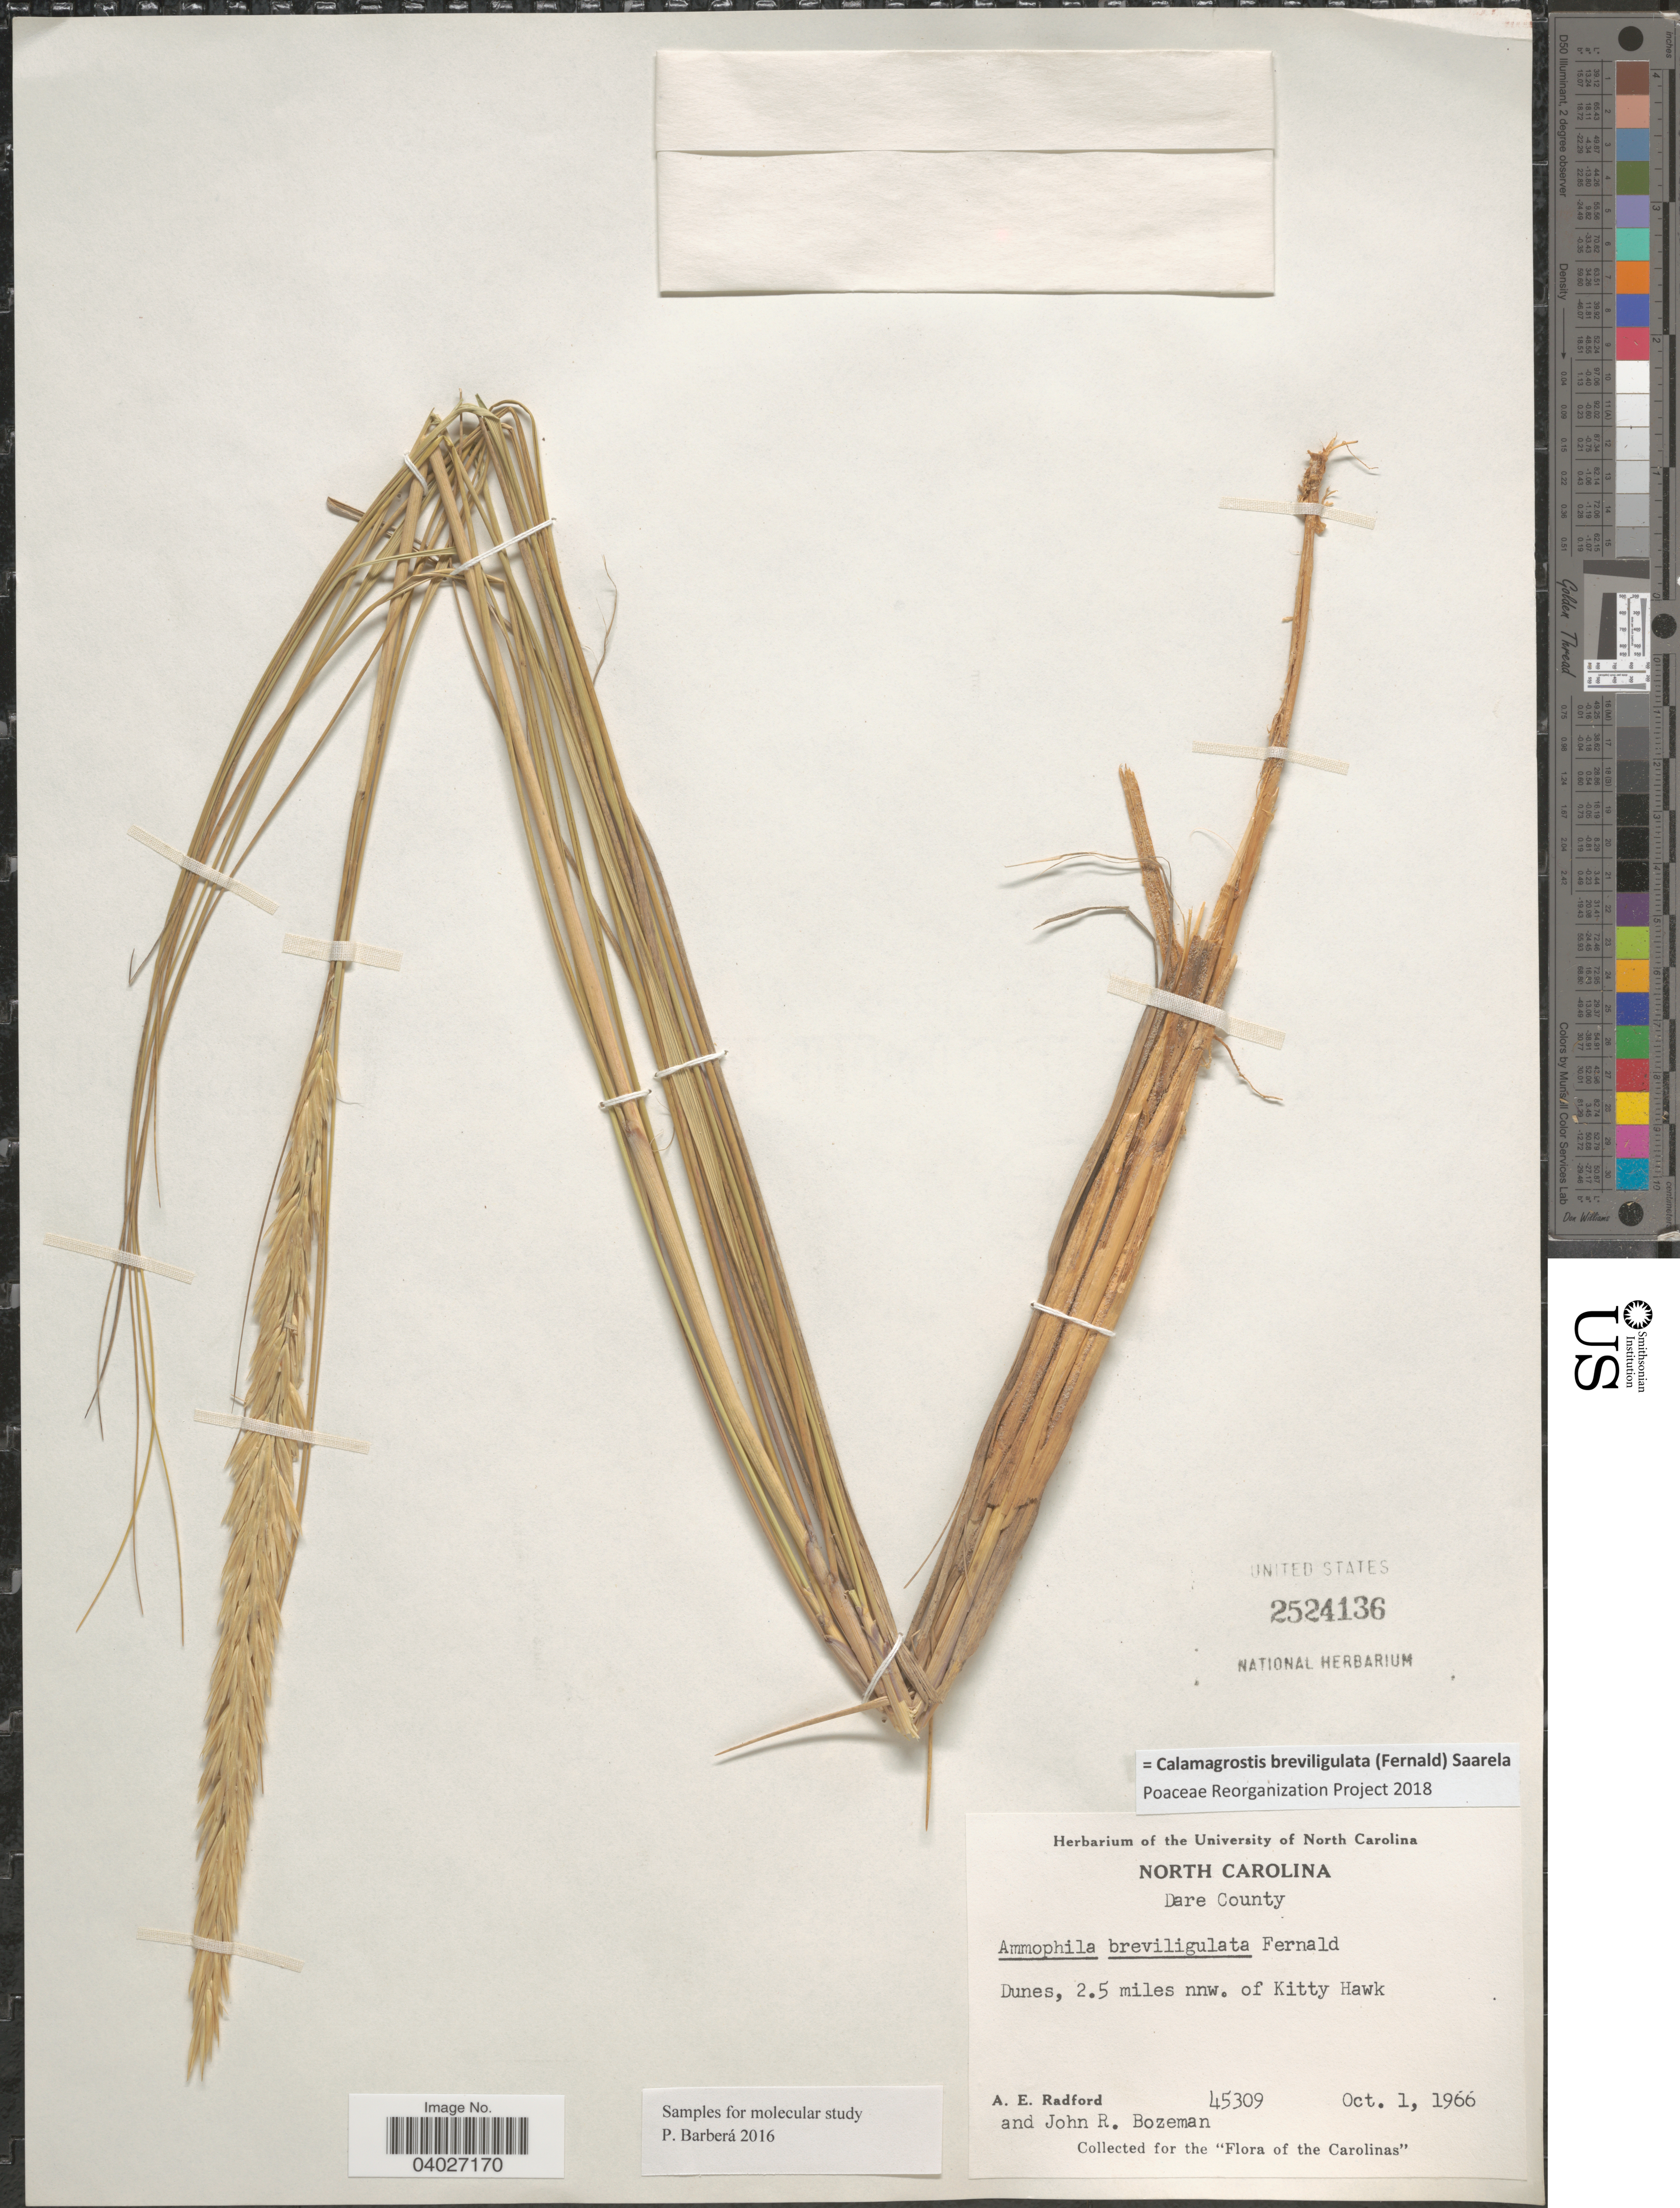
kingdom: Plantae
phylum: Tracheophyta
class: Liliopsida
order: Poales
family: Poaceae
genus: Calamagrostis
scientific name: Calamagrostis breviligulata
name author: (Fernald) Saarela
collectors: A. E. Radford & J. R. Bozeman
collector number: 45309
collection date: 1966-10-01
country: United States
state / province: North Carolina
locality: Dare County. Dunes, 2.5 miles nnw. of Kitty Hawk.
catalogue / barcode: US 2524136